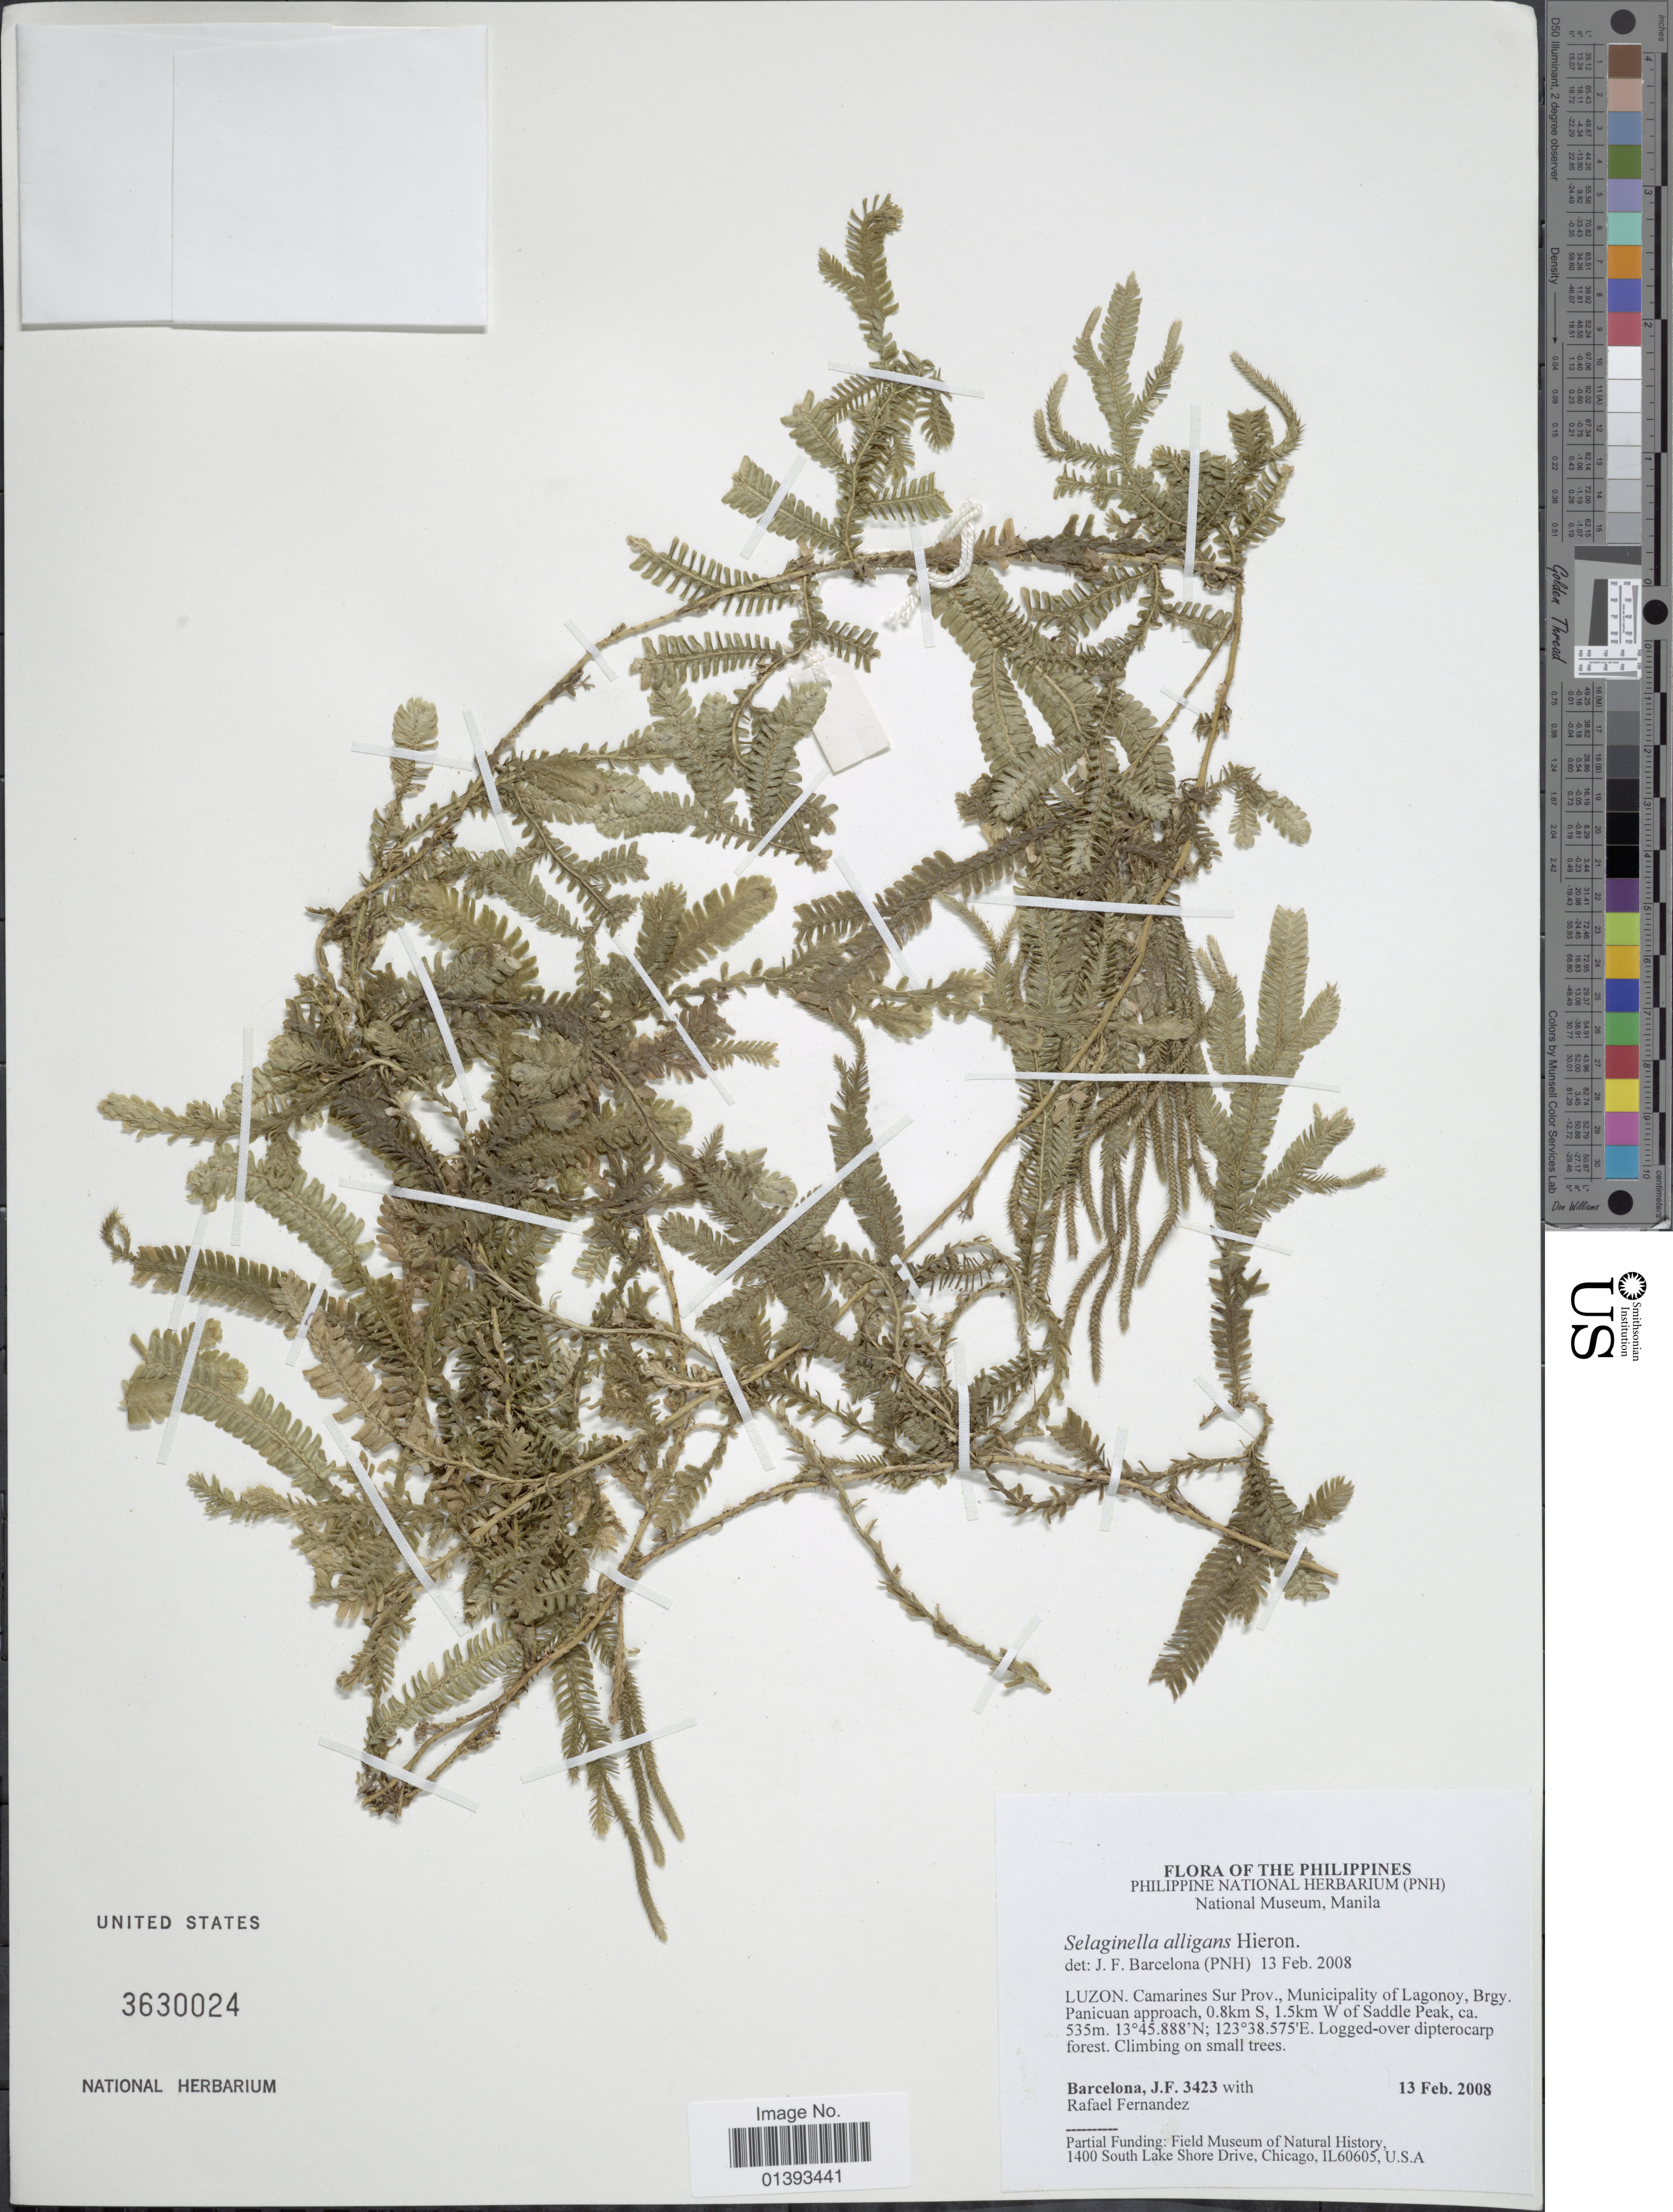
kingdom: Plantae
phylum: Tracheophyta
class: Lycopodiopsida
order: Selaginellales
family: Selaginellaceae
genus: Selaginella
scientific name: Selaginella alligans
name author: Hieron.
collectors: J. F. Barcelona & R. Fernandez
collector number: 3423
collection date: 2008-02-13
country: Philippines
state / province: Central Luzon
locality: Luzon, Camarines Sur Prov., Municipality of Lagonoy, Brgy. Panicuan approach, 0.8 km S, 1.5km W of Saddle Peakm ca. 535m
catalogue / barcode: US 3630024